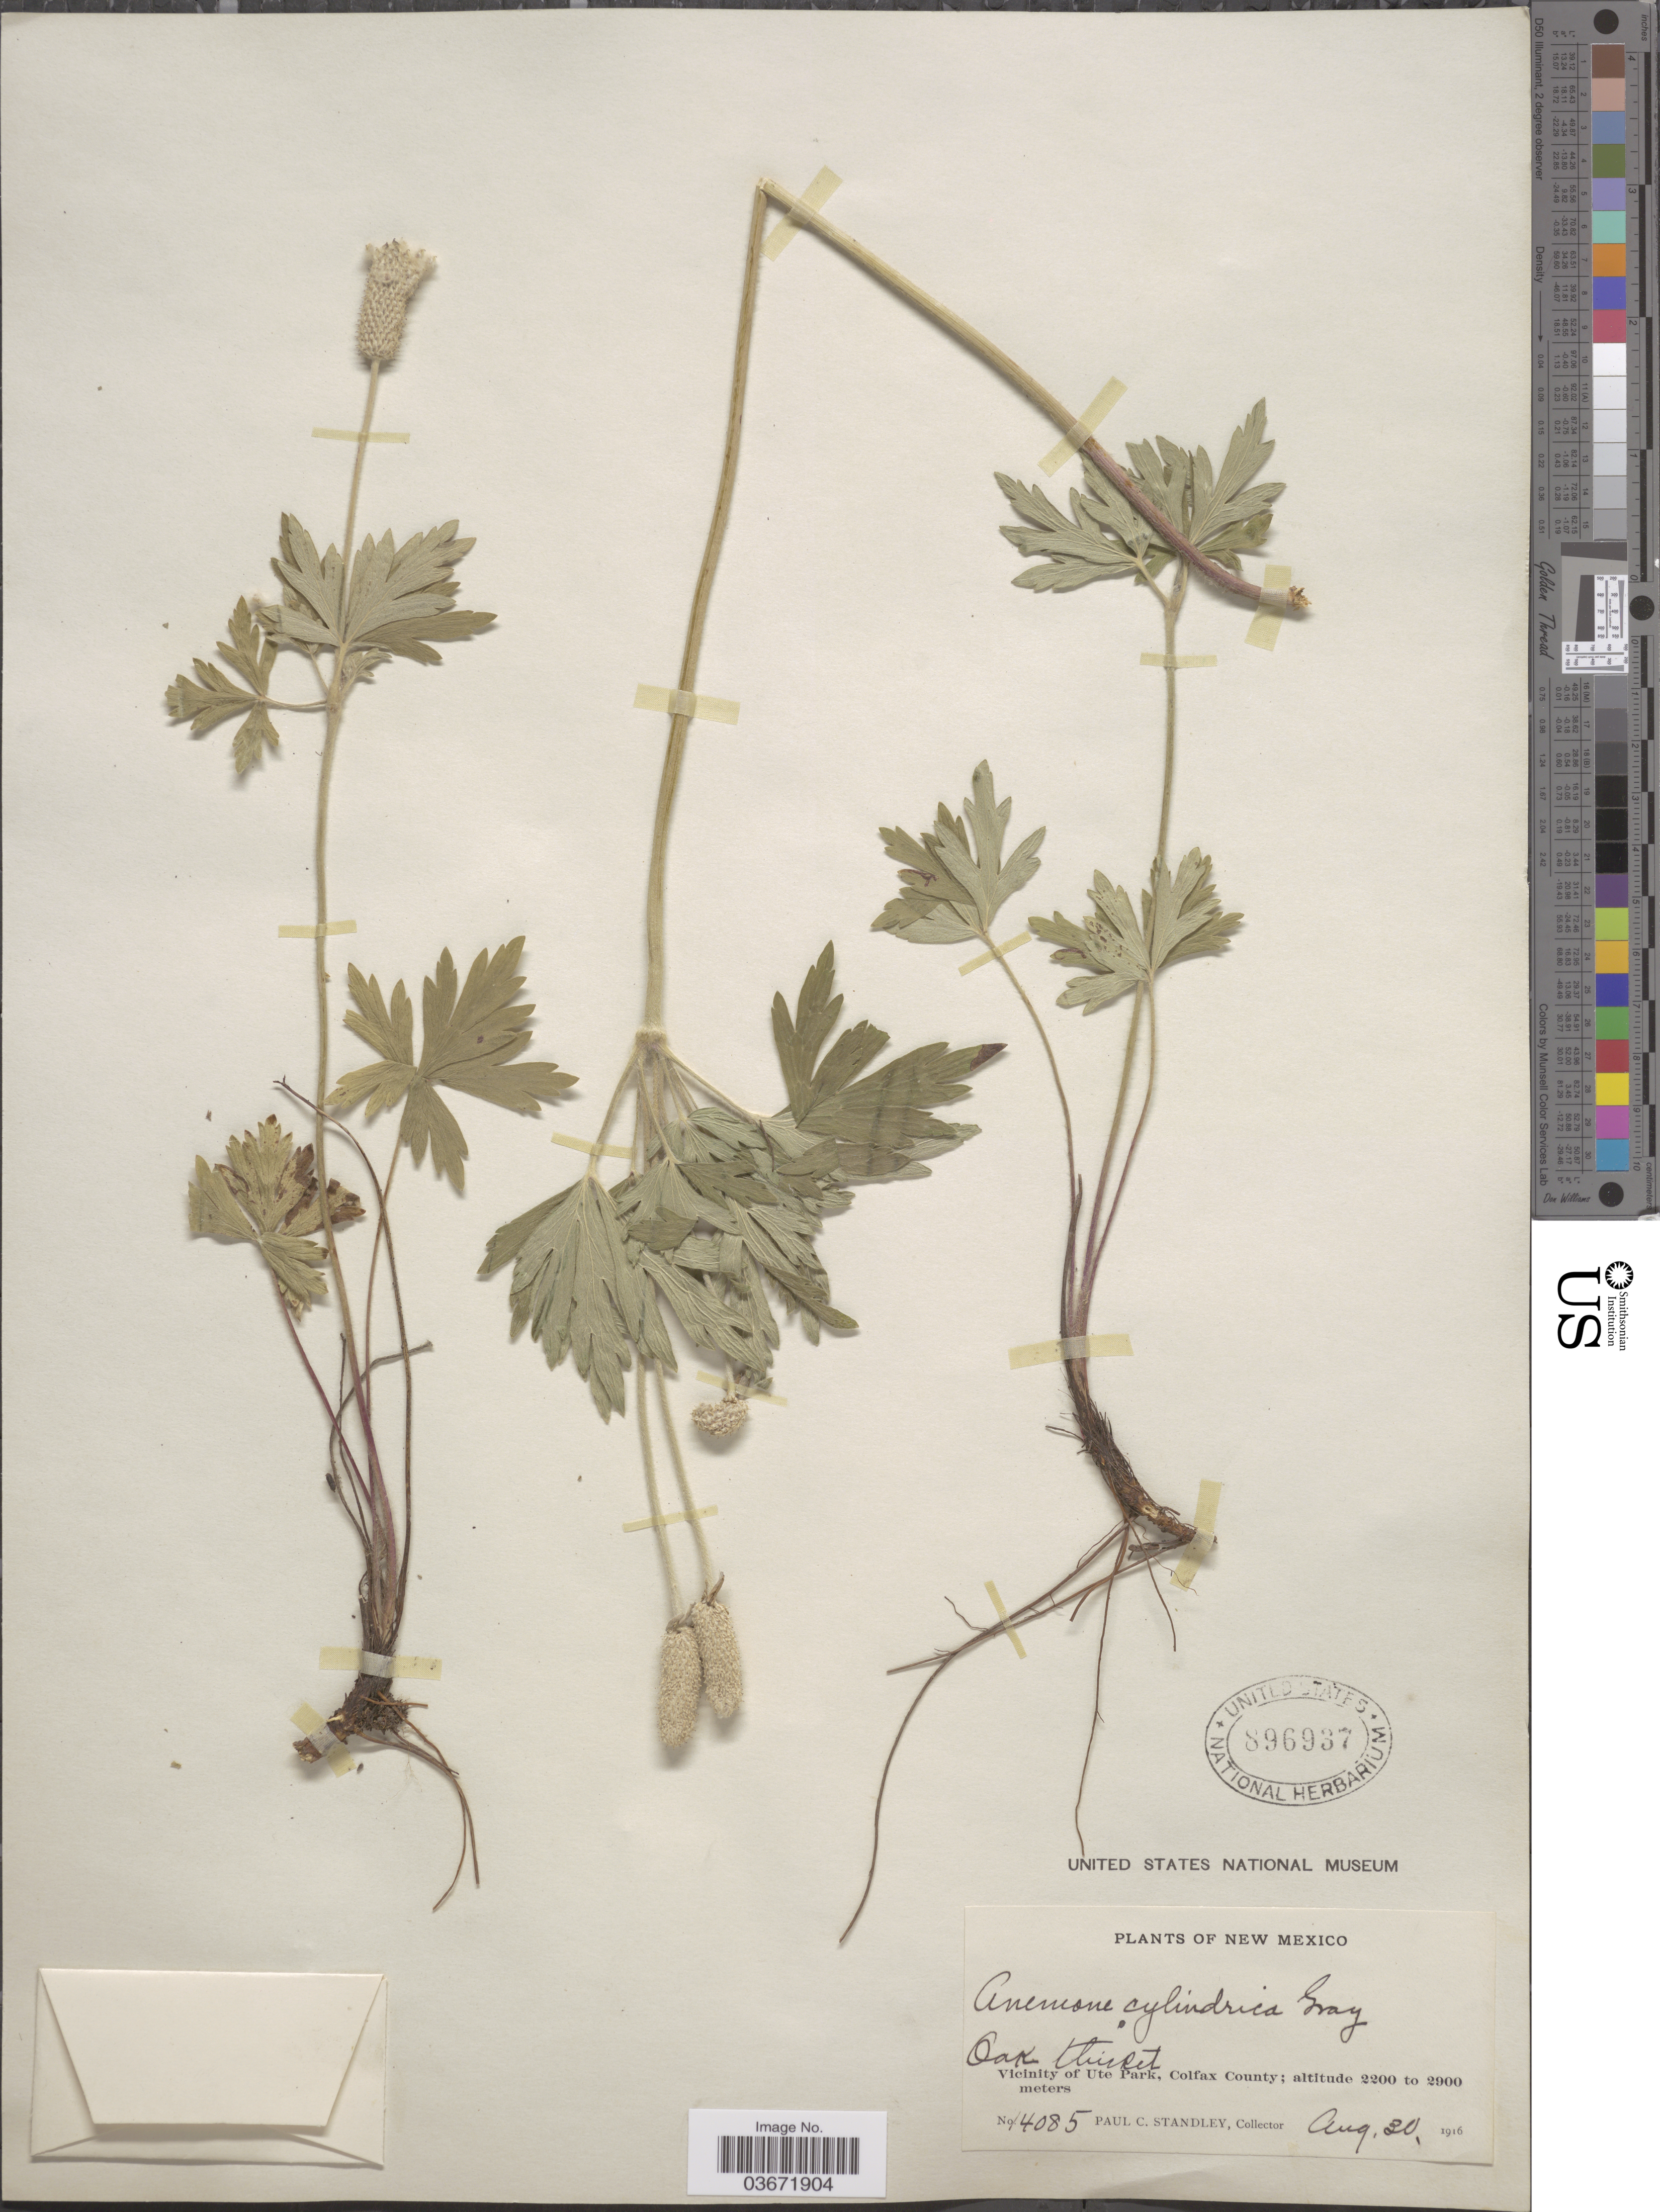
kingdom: Plantae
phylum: Tracheophyta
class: Magnoliopsida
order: Ranunculales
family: Ranunculaceae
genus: Anemone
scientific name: Anemone cylindrica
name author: A. Gray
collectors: P. C. Standley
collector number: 14085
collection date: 1916-08-30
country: United States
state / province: New Mexico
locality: Vicinity of Ute Park, Colfax County.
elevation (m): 2200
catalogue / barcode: US 896937